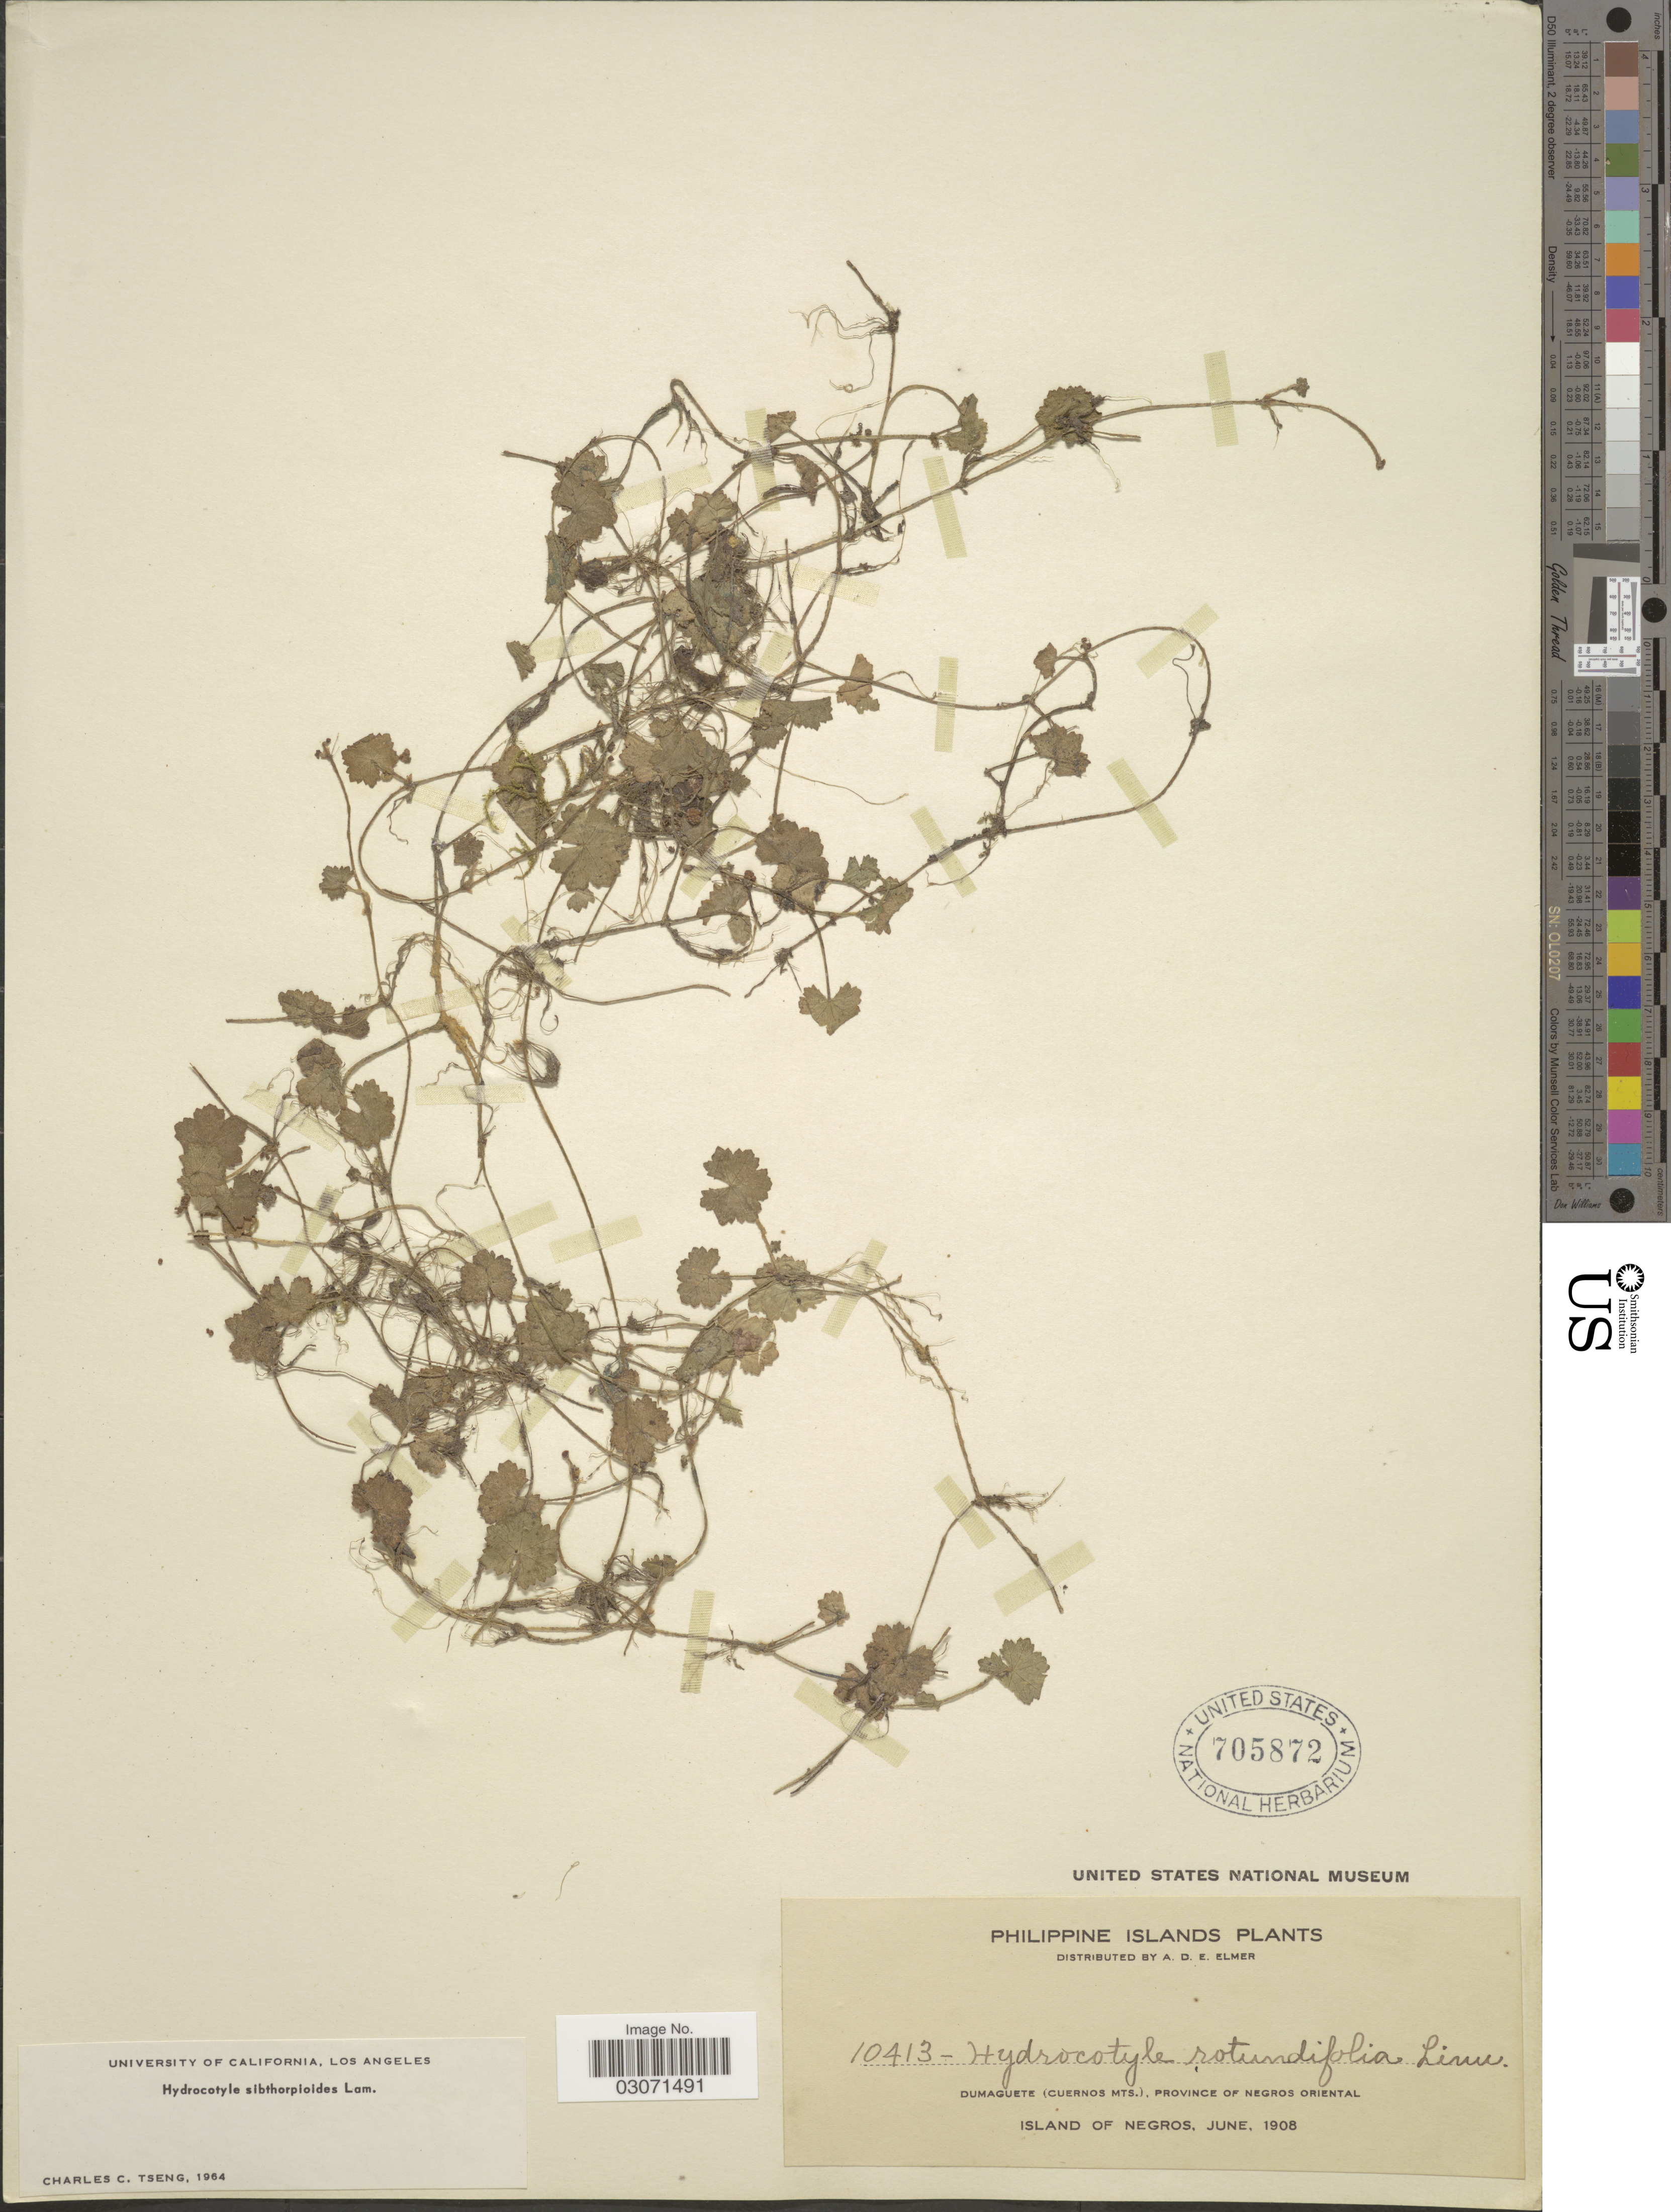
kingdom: Plantae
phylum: Tracheophyta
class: Magnoliopsida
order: Apiales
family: Araliaceae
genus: Hydrocotyle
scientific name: Hydrocotyle sibthorpioides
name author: Lam.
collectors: A. D. E. Elmer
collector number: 10413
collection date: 1908-06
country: Philippines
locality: Dumaguete (Cuernos Mts.), Province of Negros Oriental. Island of Negros.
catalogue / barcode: US 705872